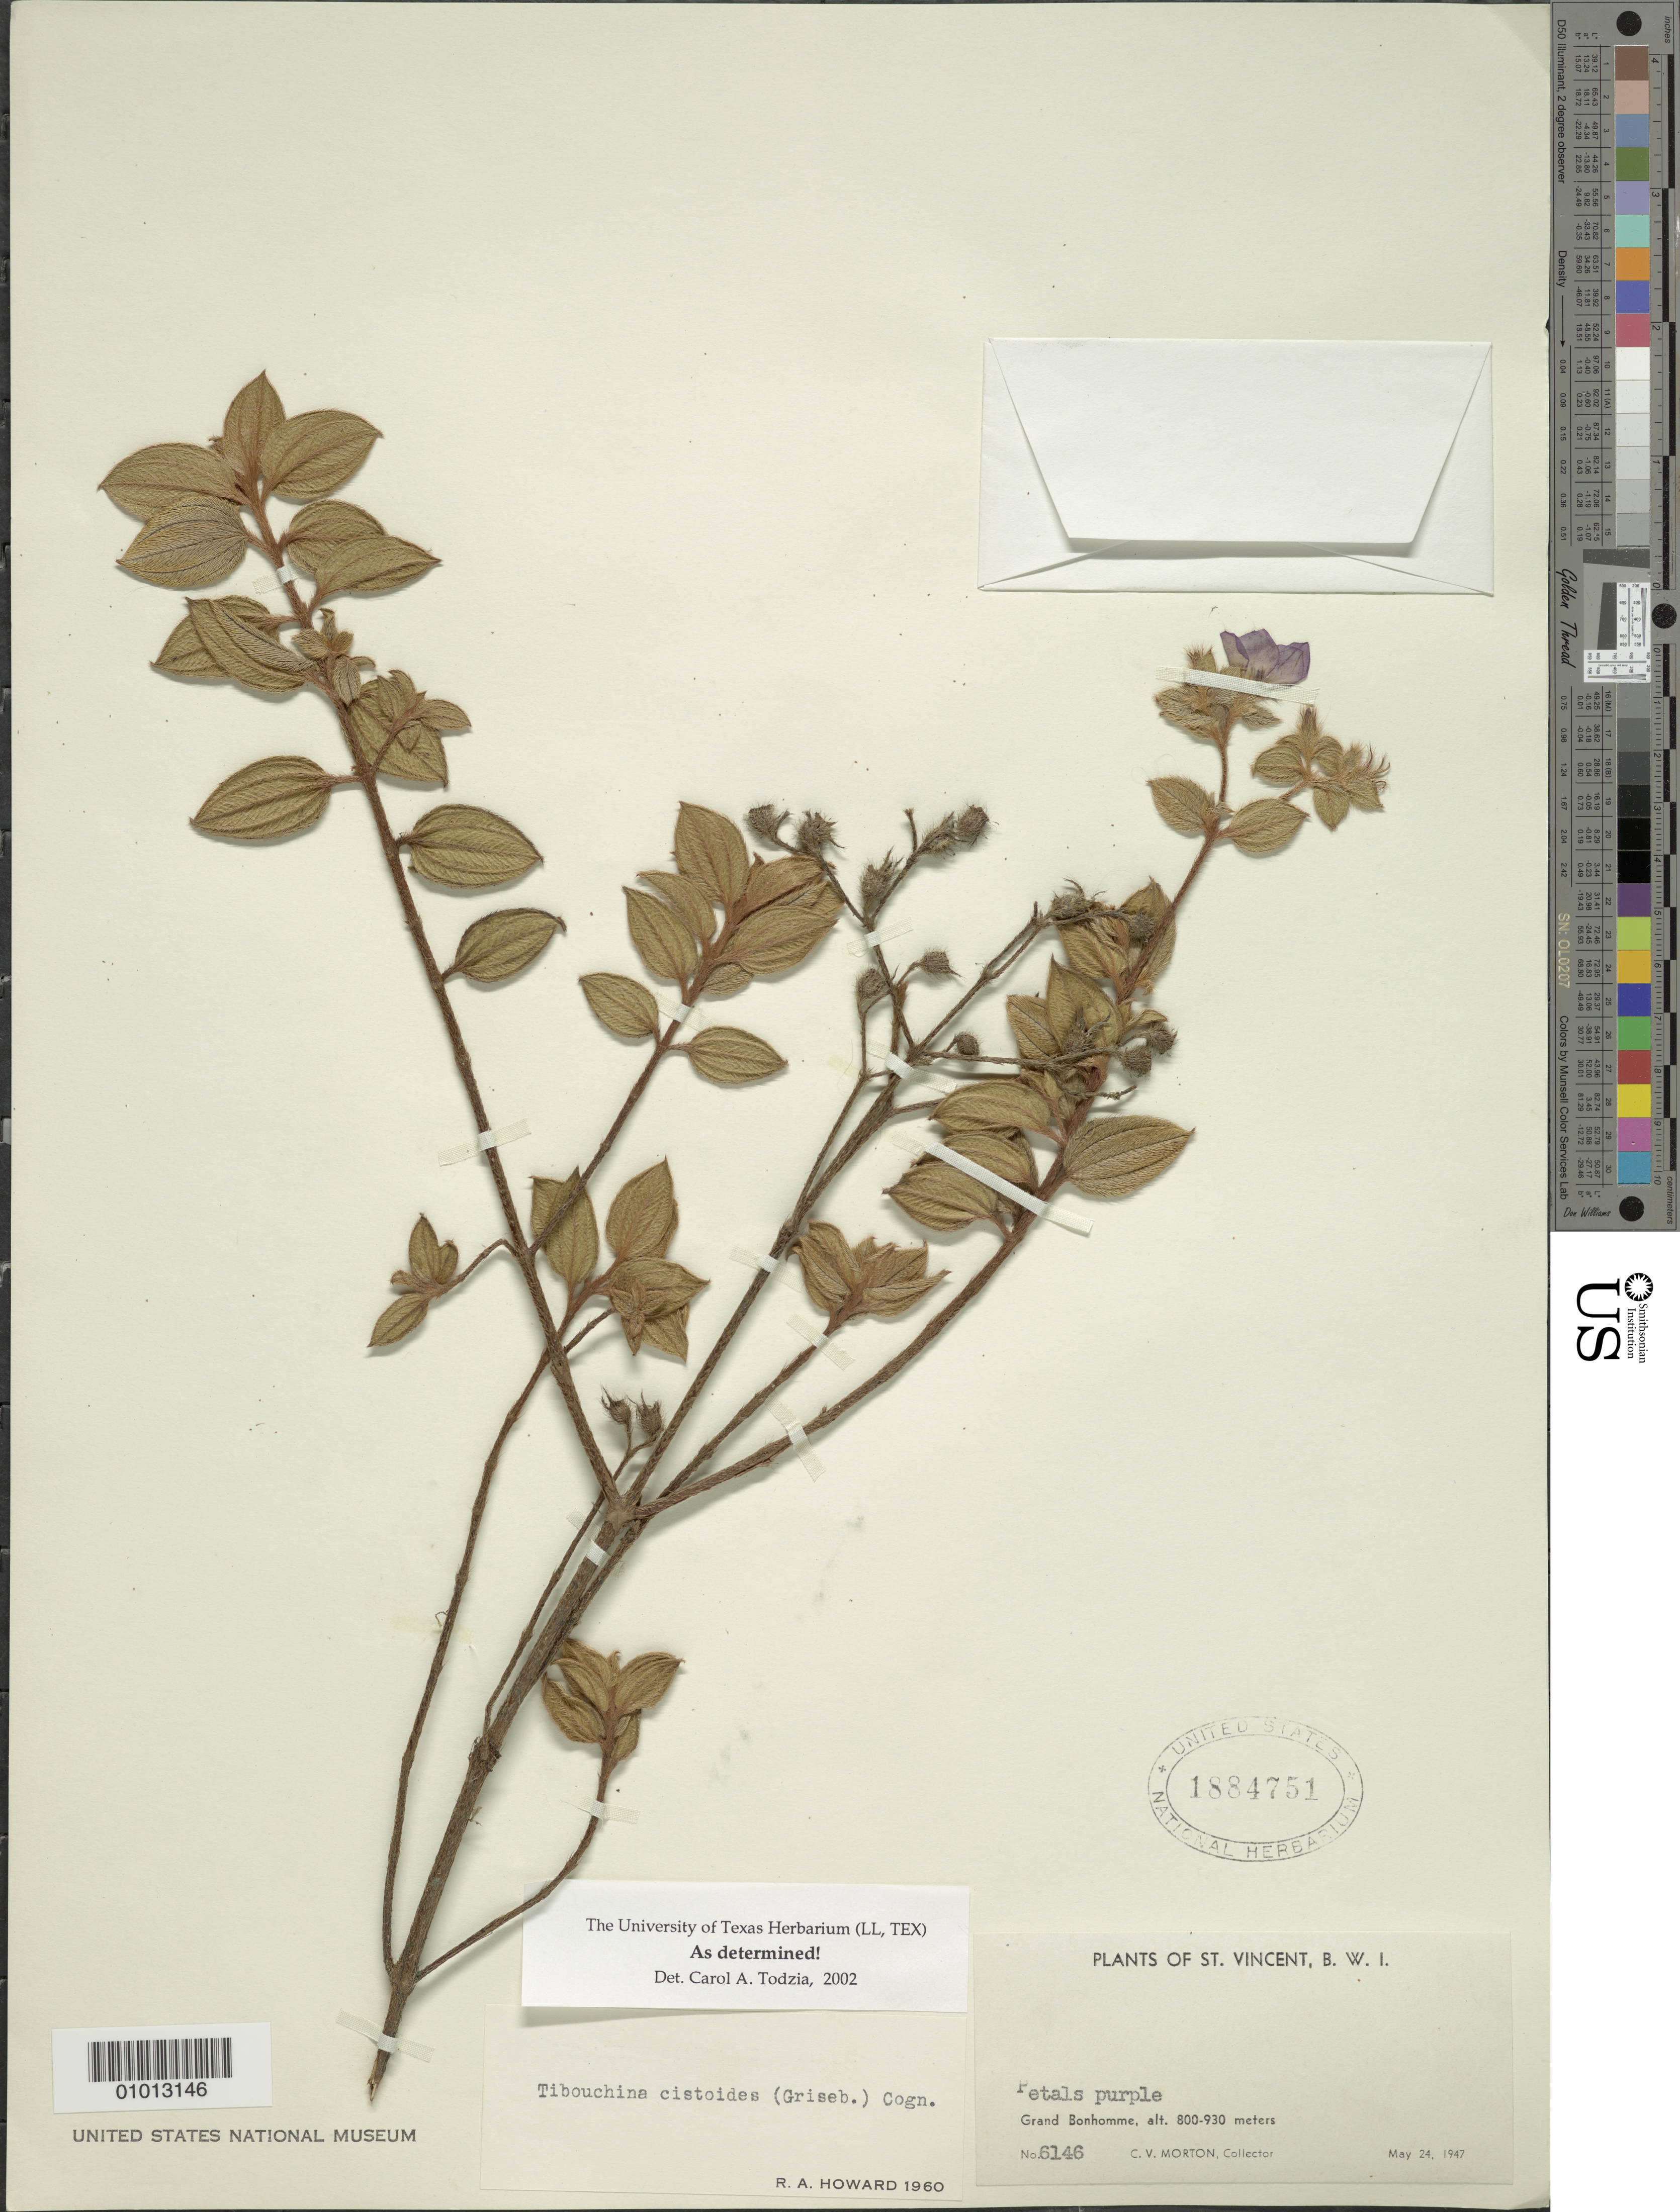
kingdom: Plantae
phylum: Tracheophyta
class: Magnoliopsida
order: Myrtales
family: Melastomataceae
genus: Chaetogastra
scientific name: Chaetogastra cistoides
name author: Griseb.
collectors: C. V. Morton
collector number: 6146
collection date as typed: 24 May 1947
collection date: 1947-05-24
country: St. Vincent - Grenadines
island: St. Vincent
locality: Grand Bonhomme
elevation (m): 800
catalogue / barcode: US 1884751